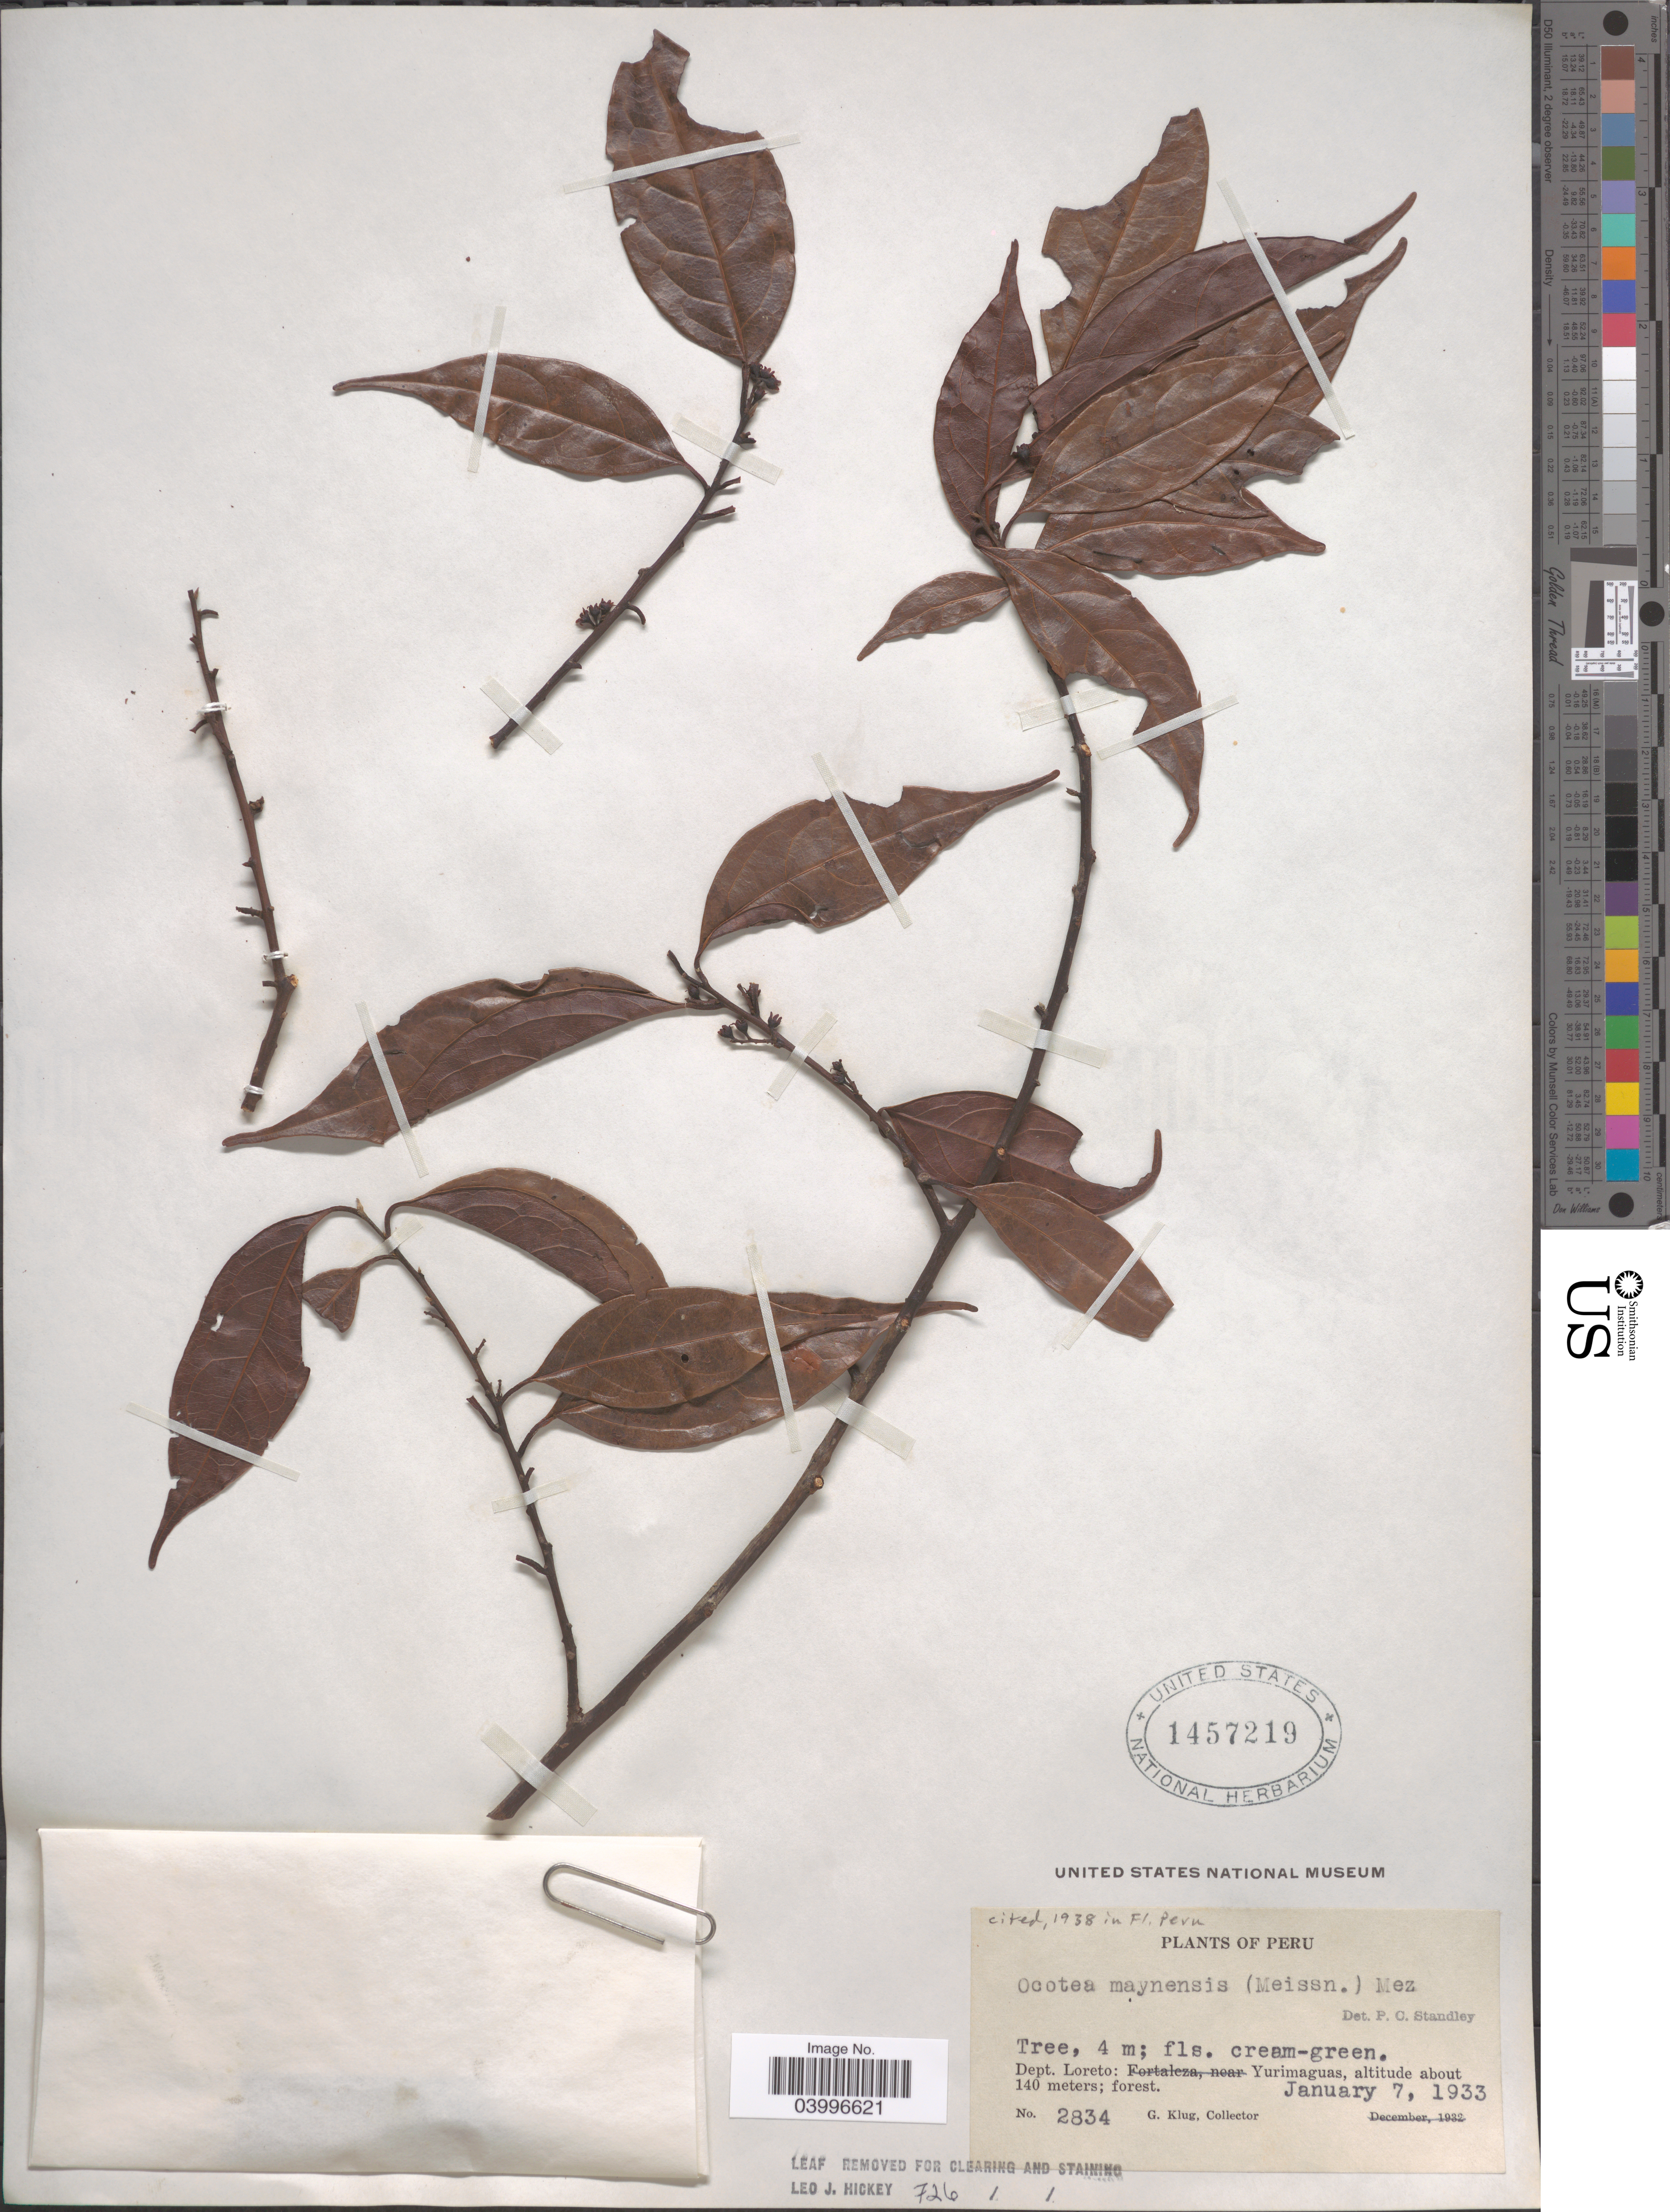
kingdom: Plantae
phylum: Tracheophyta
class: Magnoliopsida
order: Laurales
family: Lauraceae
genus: Ocotea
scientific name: Ocotea maynensis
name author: (Meisn.) Mez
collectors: G. Klug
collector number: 2834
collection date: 1933-01-07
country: Peru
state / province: Loreto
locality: Dept. Loreto: Yurimaguas.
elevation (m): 140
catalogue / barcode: US 1457219